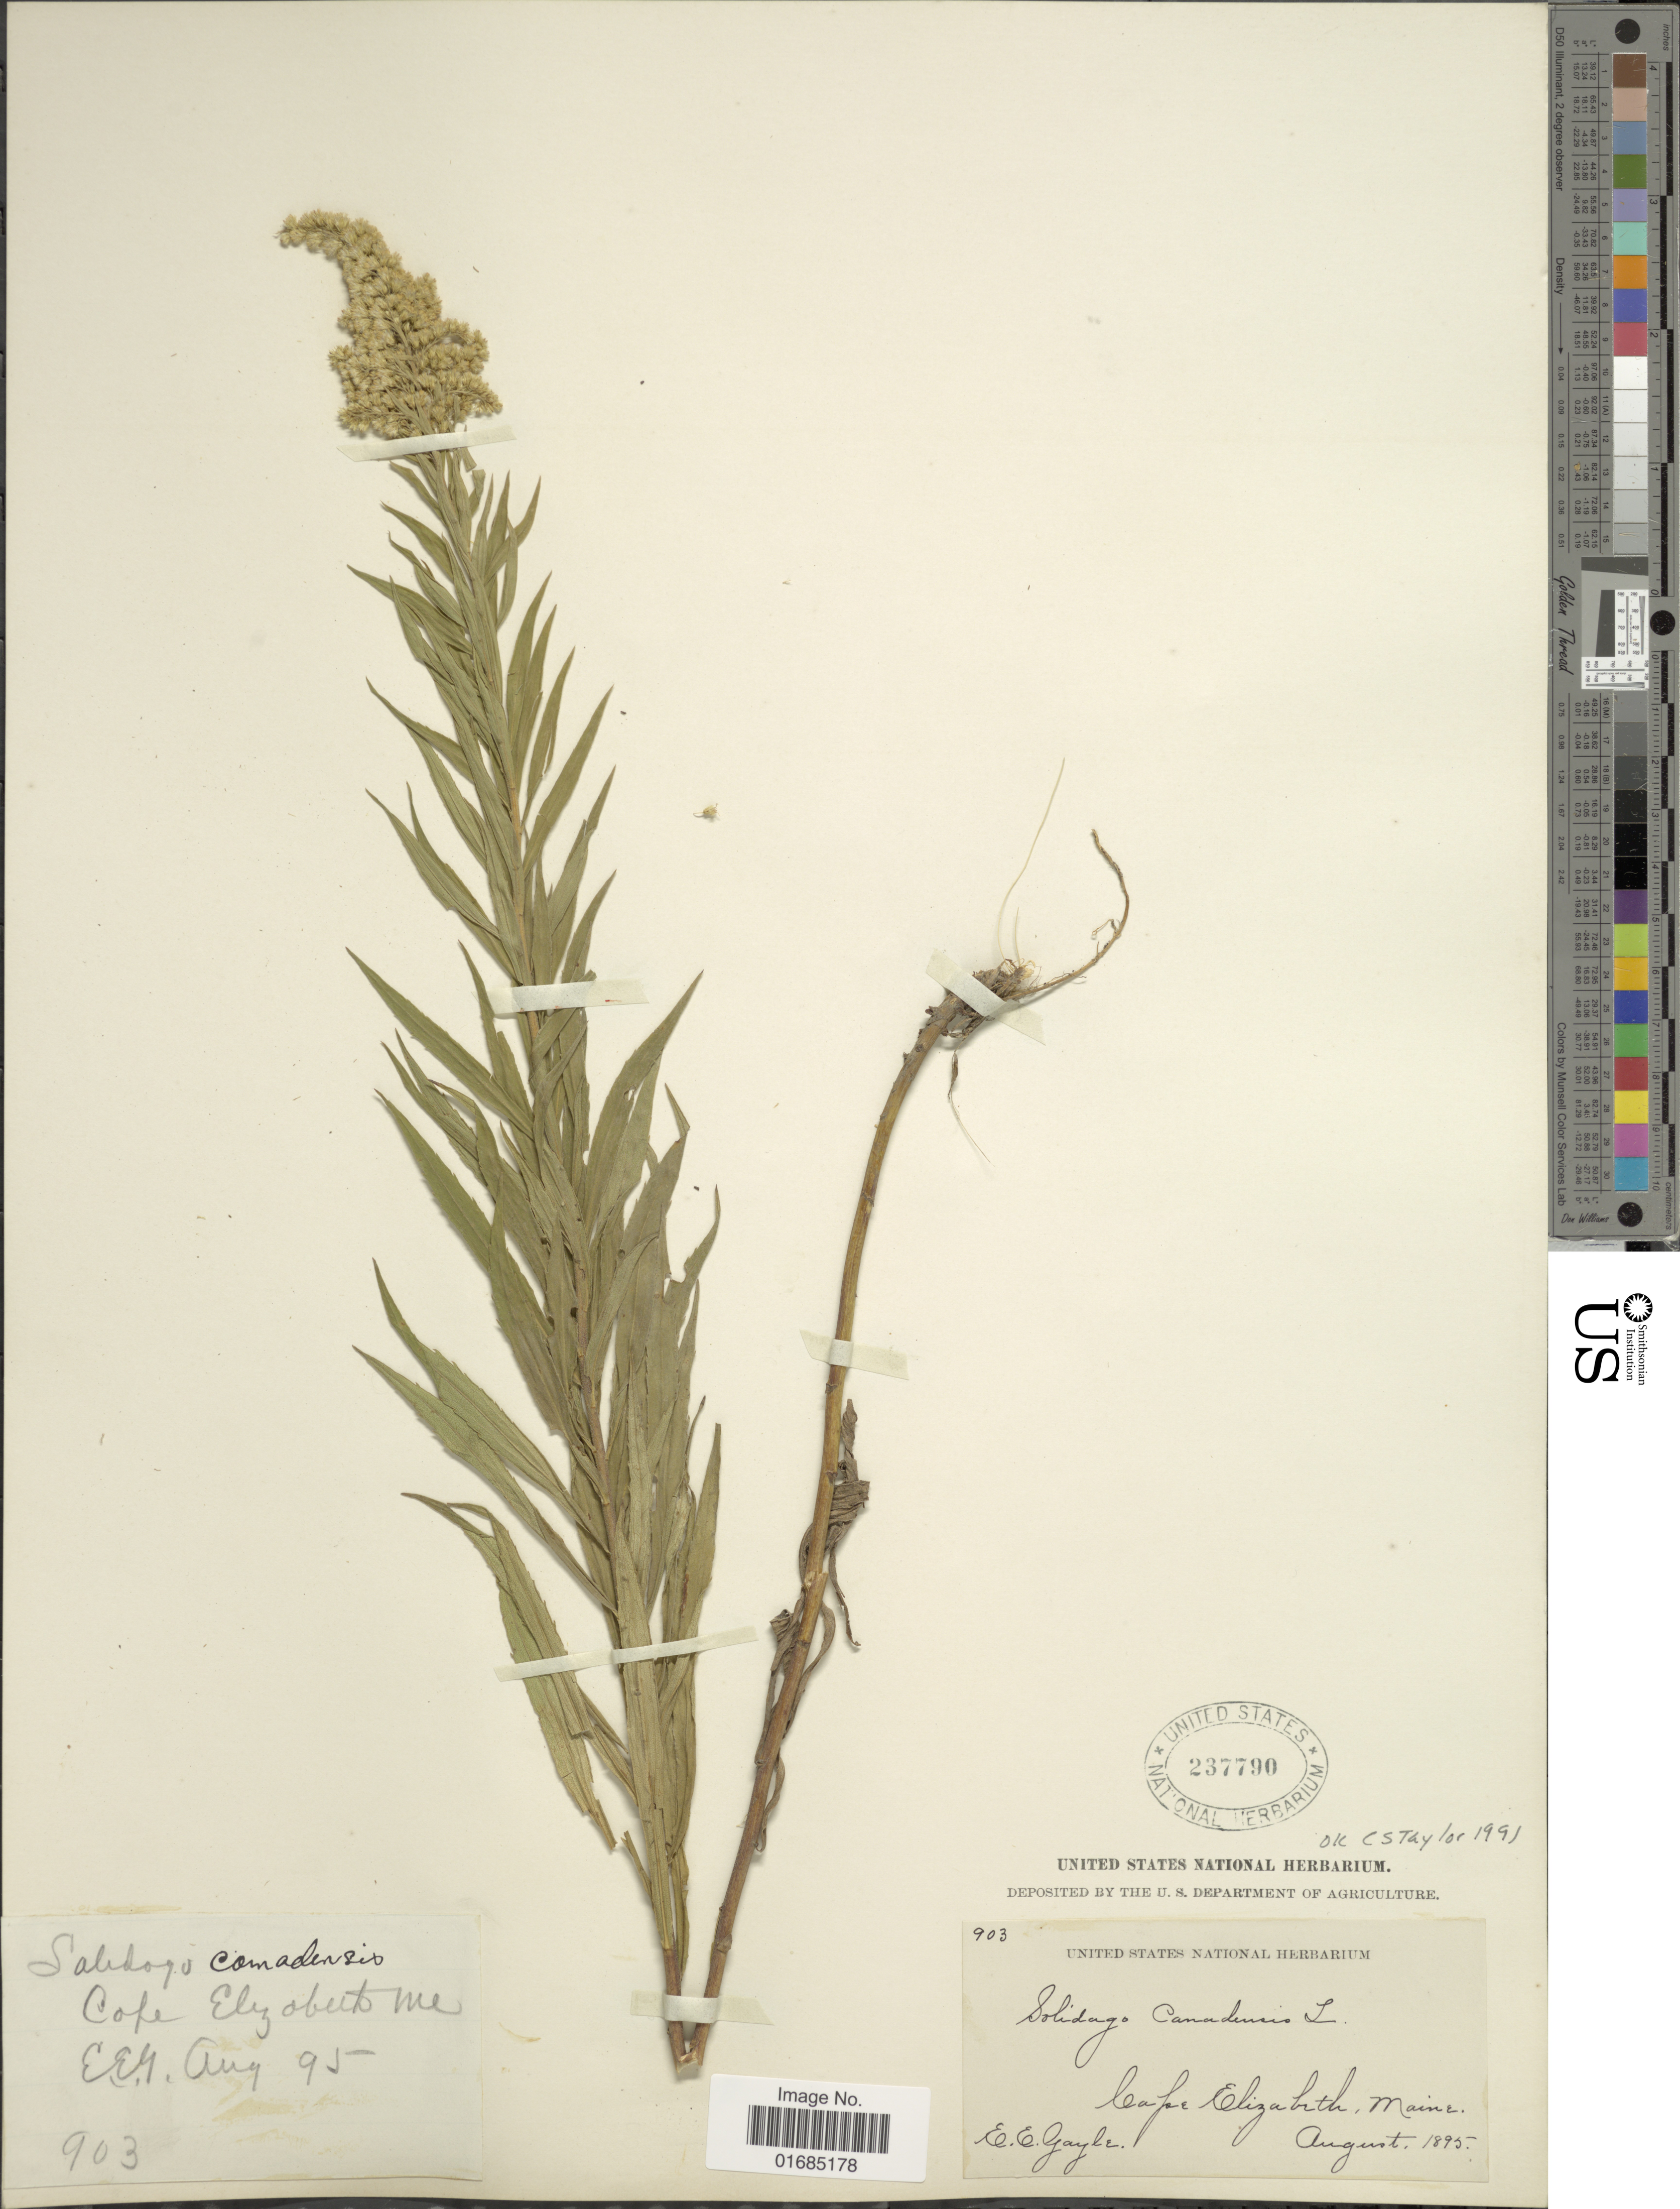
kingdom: Plantae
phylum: Tracheophyta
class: Magnoliopsida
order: Asterales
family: Asteraceae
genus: Solidago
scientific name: Solidago canadensis var. canadensis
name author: L.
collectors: E. Gayle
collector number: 903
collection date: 1895-08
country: United States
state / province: Maine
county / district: Cumberland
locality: Cape Elizabeth.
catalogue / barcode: US 237790